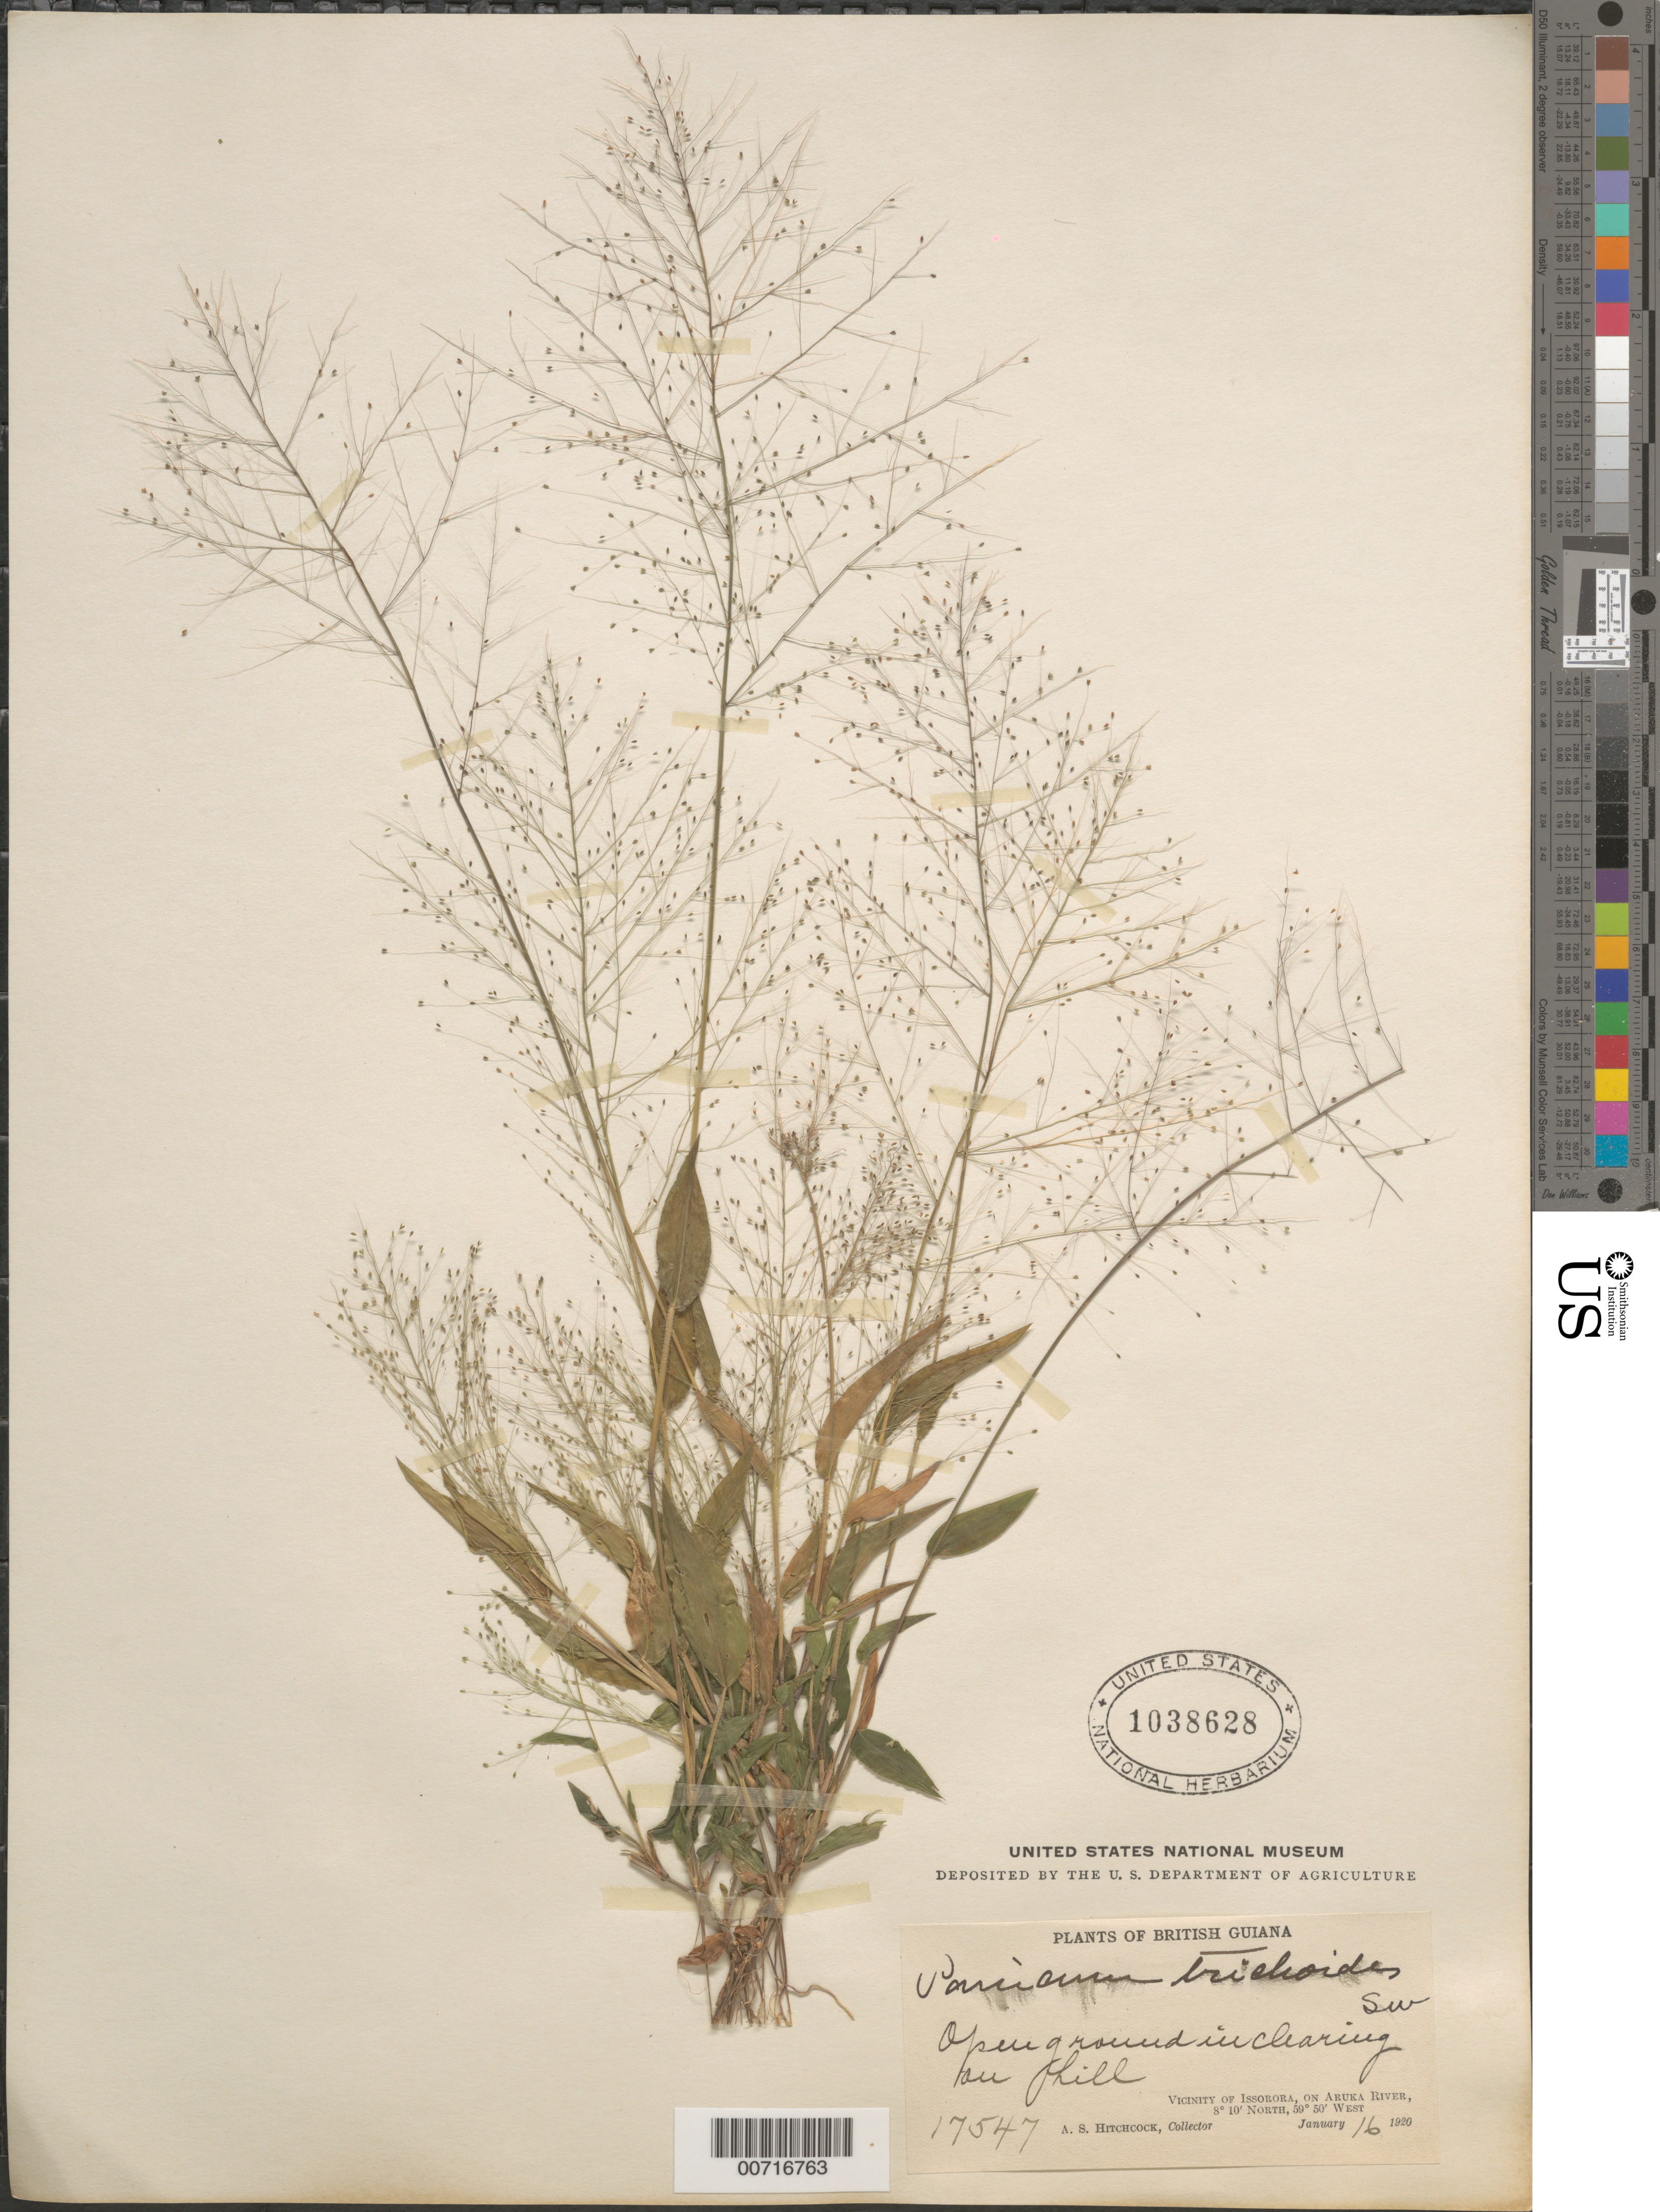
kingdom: Plantae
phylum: Tracheophyta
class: Liliopsida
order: Poales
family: Poaceae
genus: Panicum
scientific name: Panicum trichoides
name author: Sw.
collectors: A. S. Hitchcock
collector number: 17547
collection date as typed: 16-Jan-20 to 17-Jan-20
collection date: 1920-01-16/1920-01-17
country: Guyana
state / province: Barima-Waini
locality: Issorora, vic of, on the Aruka River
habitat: Open ground in clearing on hill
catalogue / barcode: US 1038628